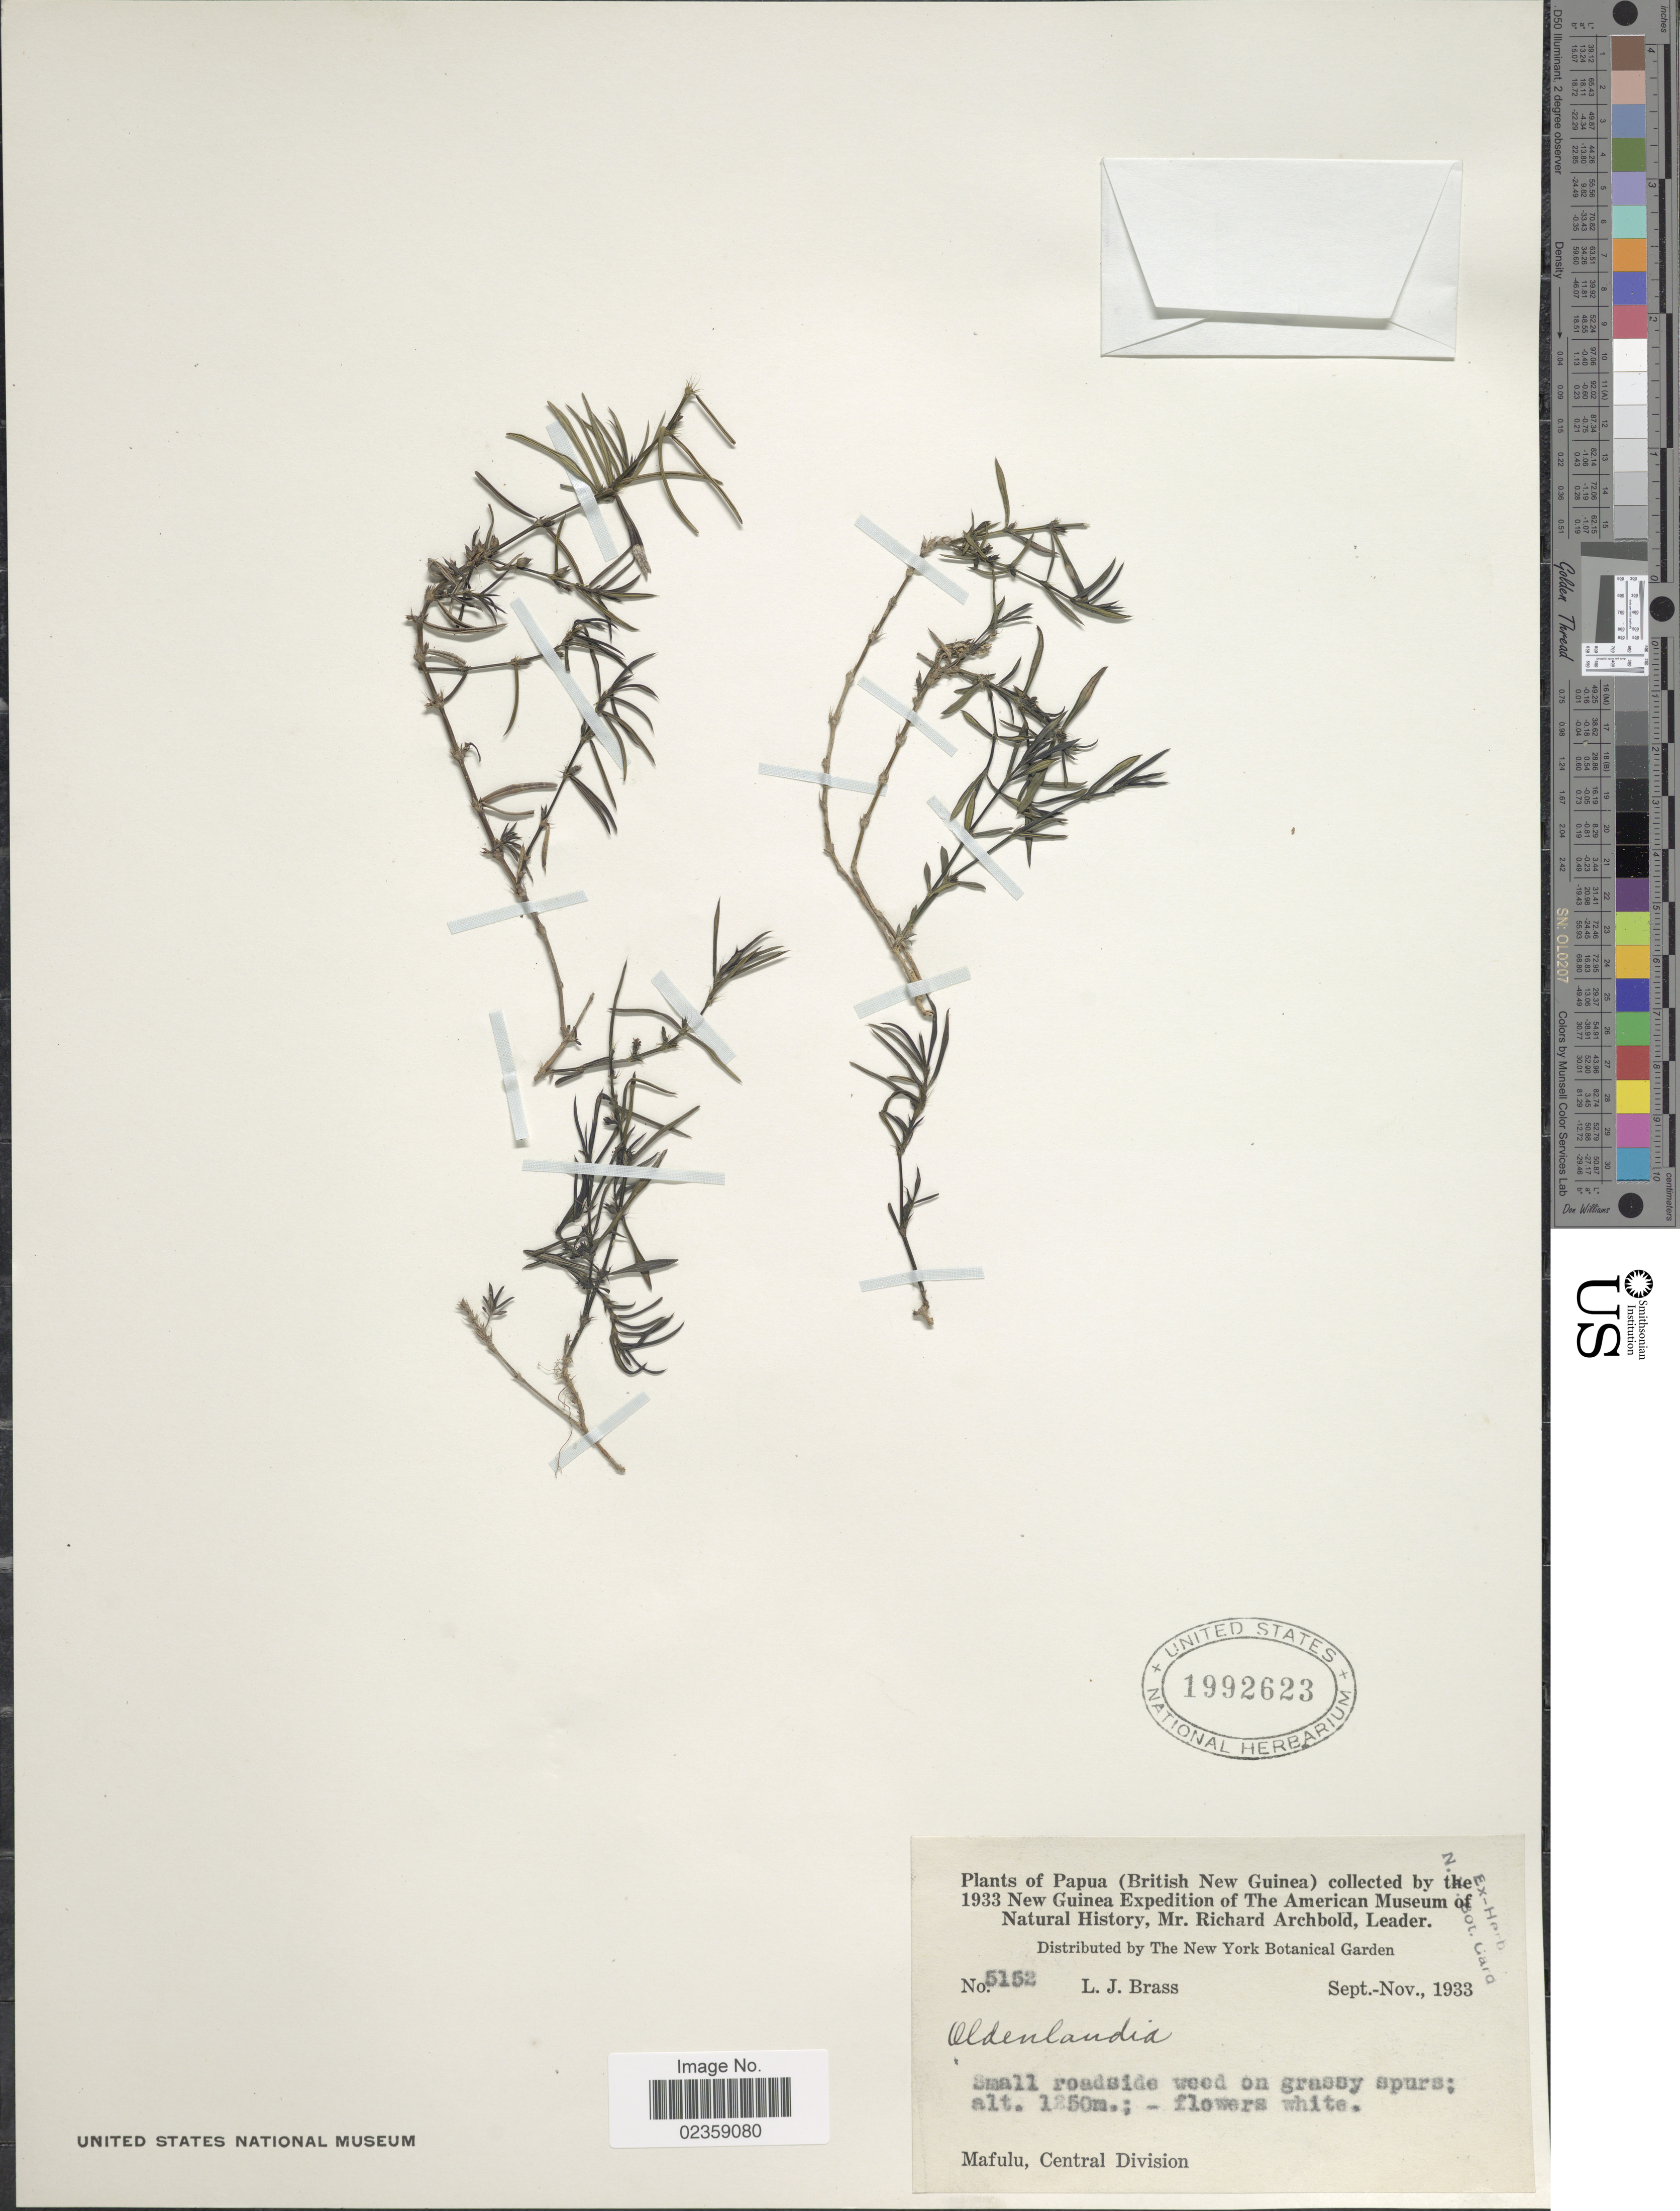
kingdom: Plantae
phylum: Tracheophyta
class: Magnoliopsida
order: Gentianales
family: Rubiaceae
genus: Oldenlandia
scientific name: Oldenlandia sp.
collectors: L. J. Brass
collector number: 5152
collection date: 1933-09/1933-11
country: Papua New Guinea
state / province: Central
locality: Papua (British New Guinea). Mafulu, Central Division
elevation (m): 1250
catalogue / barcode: US 1992623